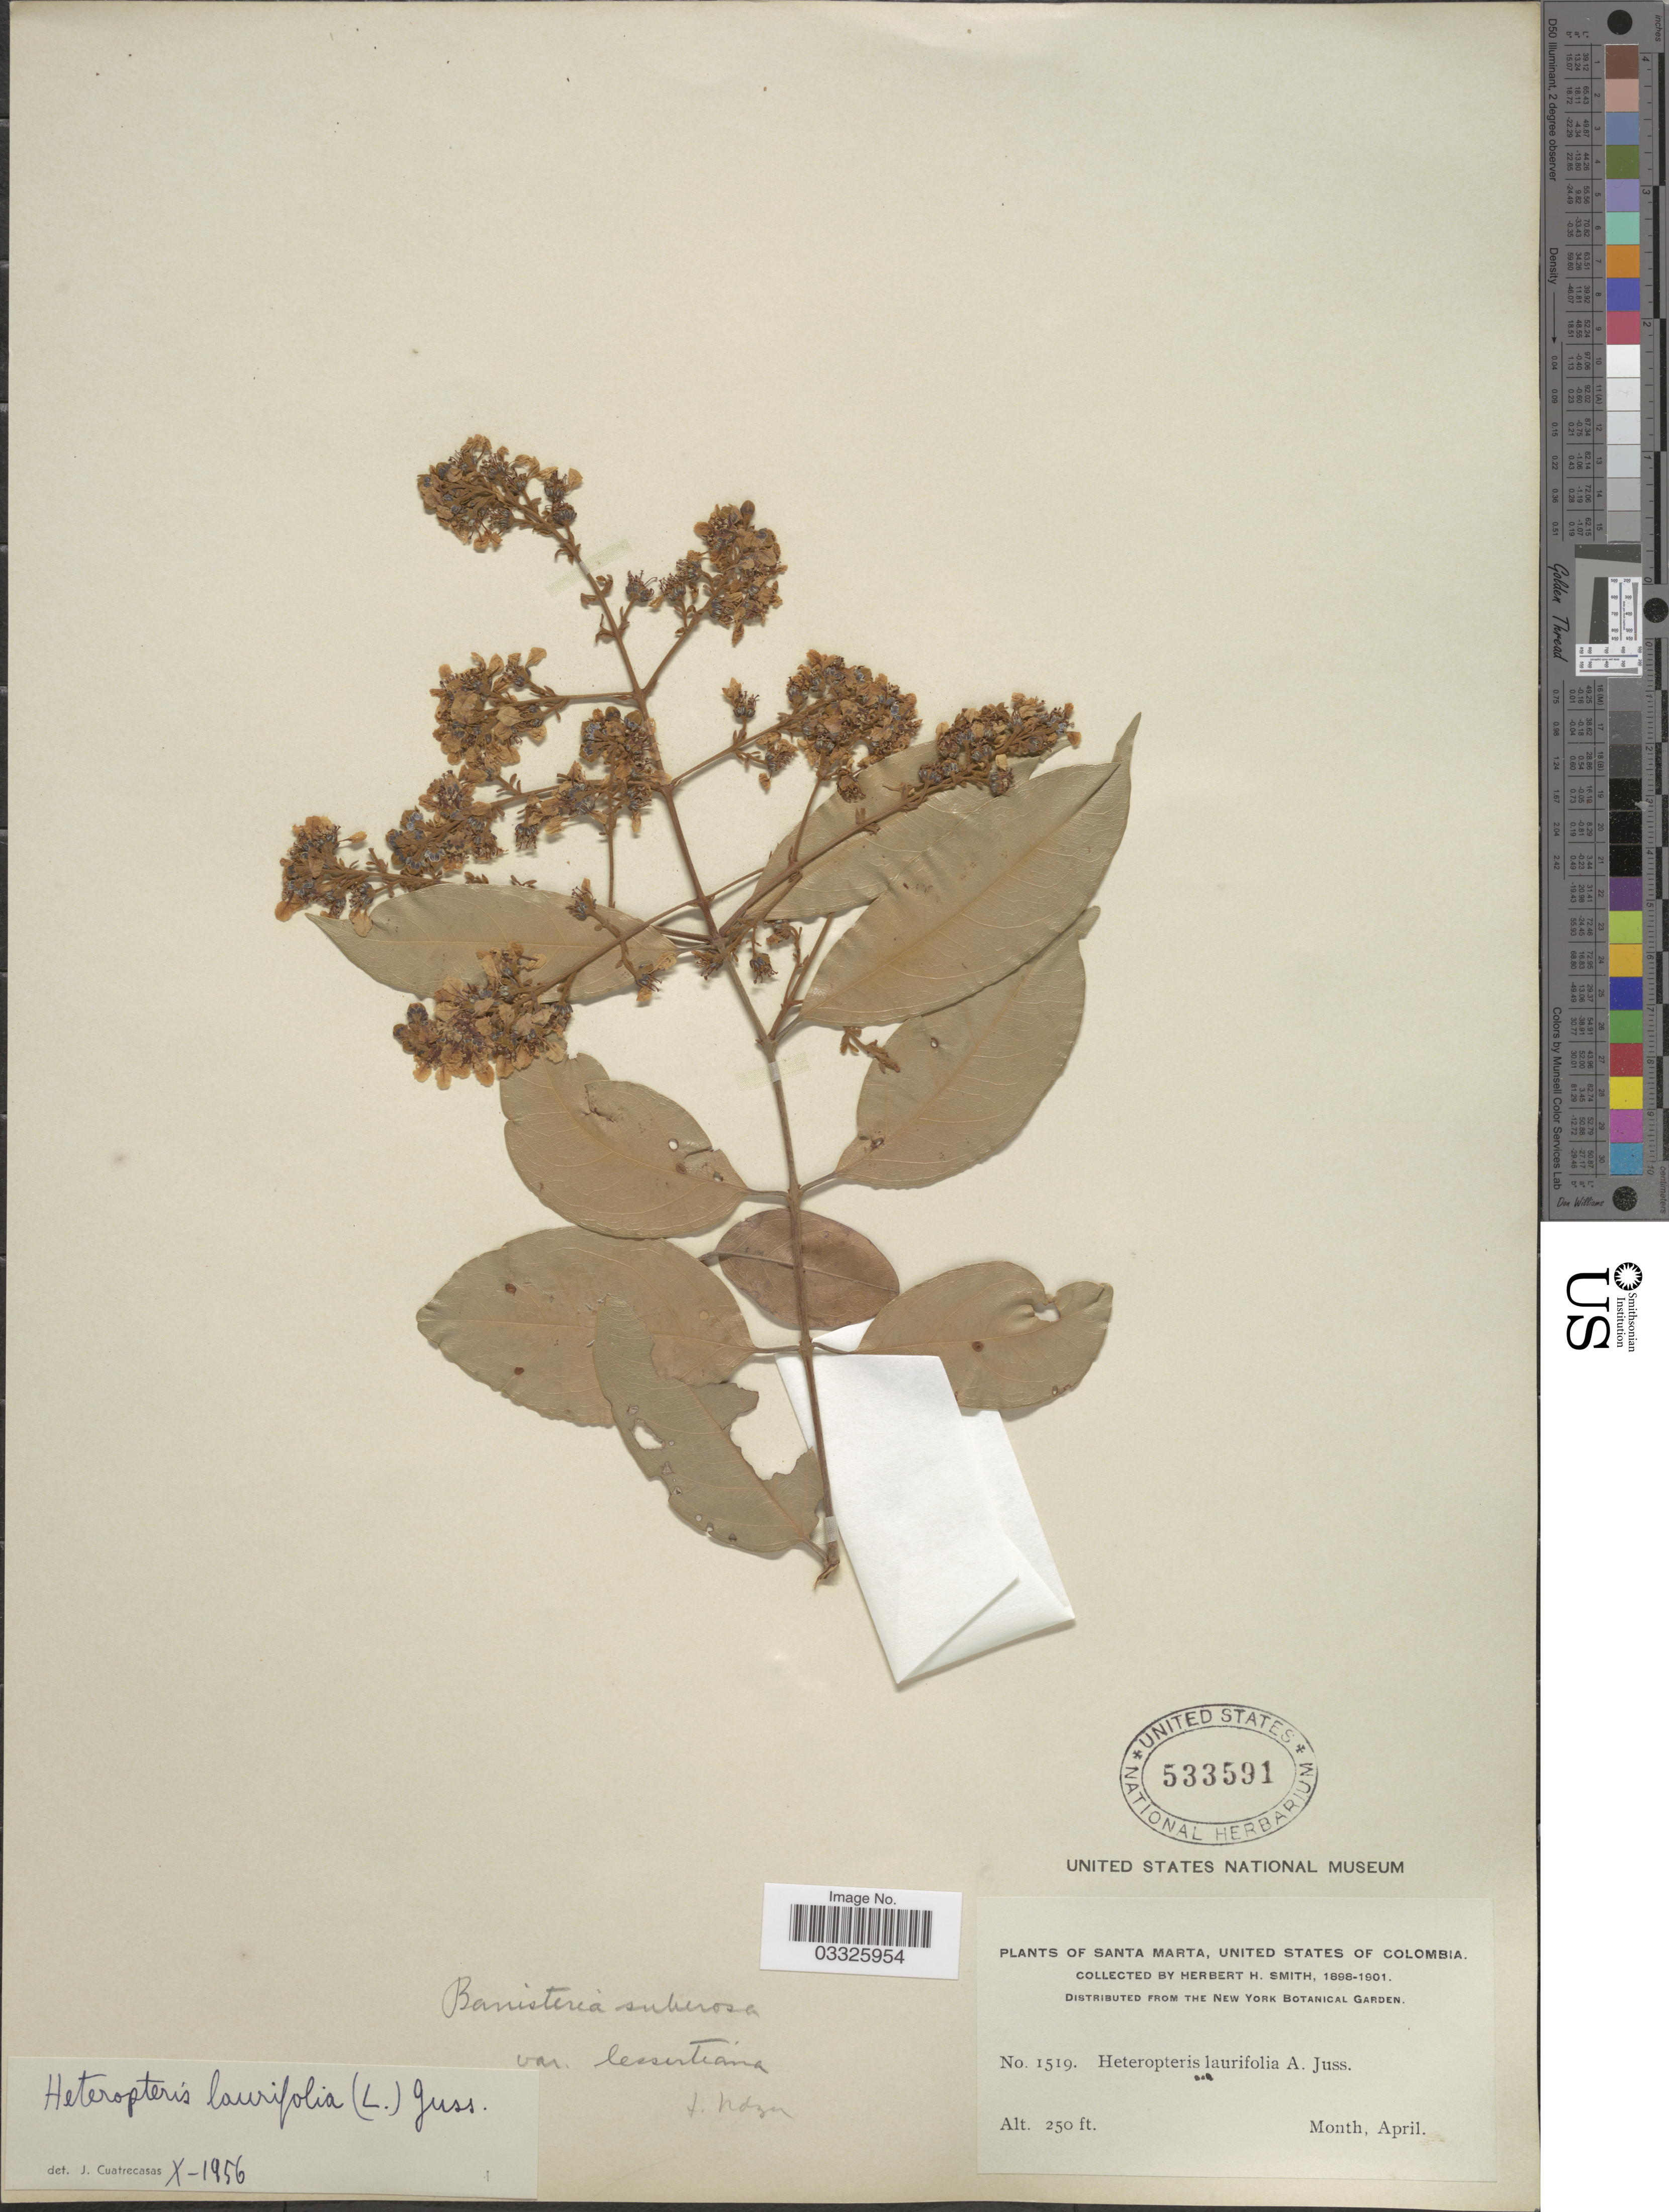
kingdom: Plantae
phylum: Tracheophyta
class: Magnoliopsida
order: Malpighiales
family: Malpighiaceae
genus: Heteropterys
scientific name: Heteropterys laurifolia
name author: (L.) A. Juss.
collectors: Herbert H. Smith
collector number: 1519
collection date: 1898-04/1901-04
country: Colombia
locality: Santa Marta, United States of Colombia.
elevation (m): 76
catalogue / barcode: US 533591